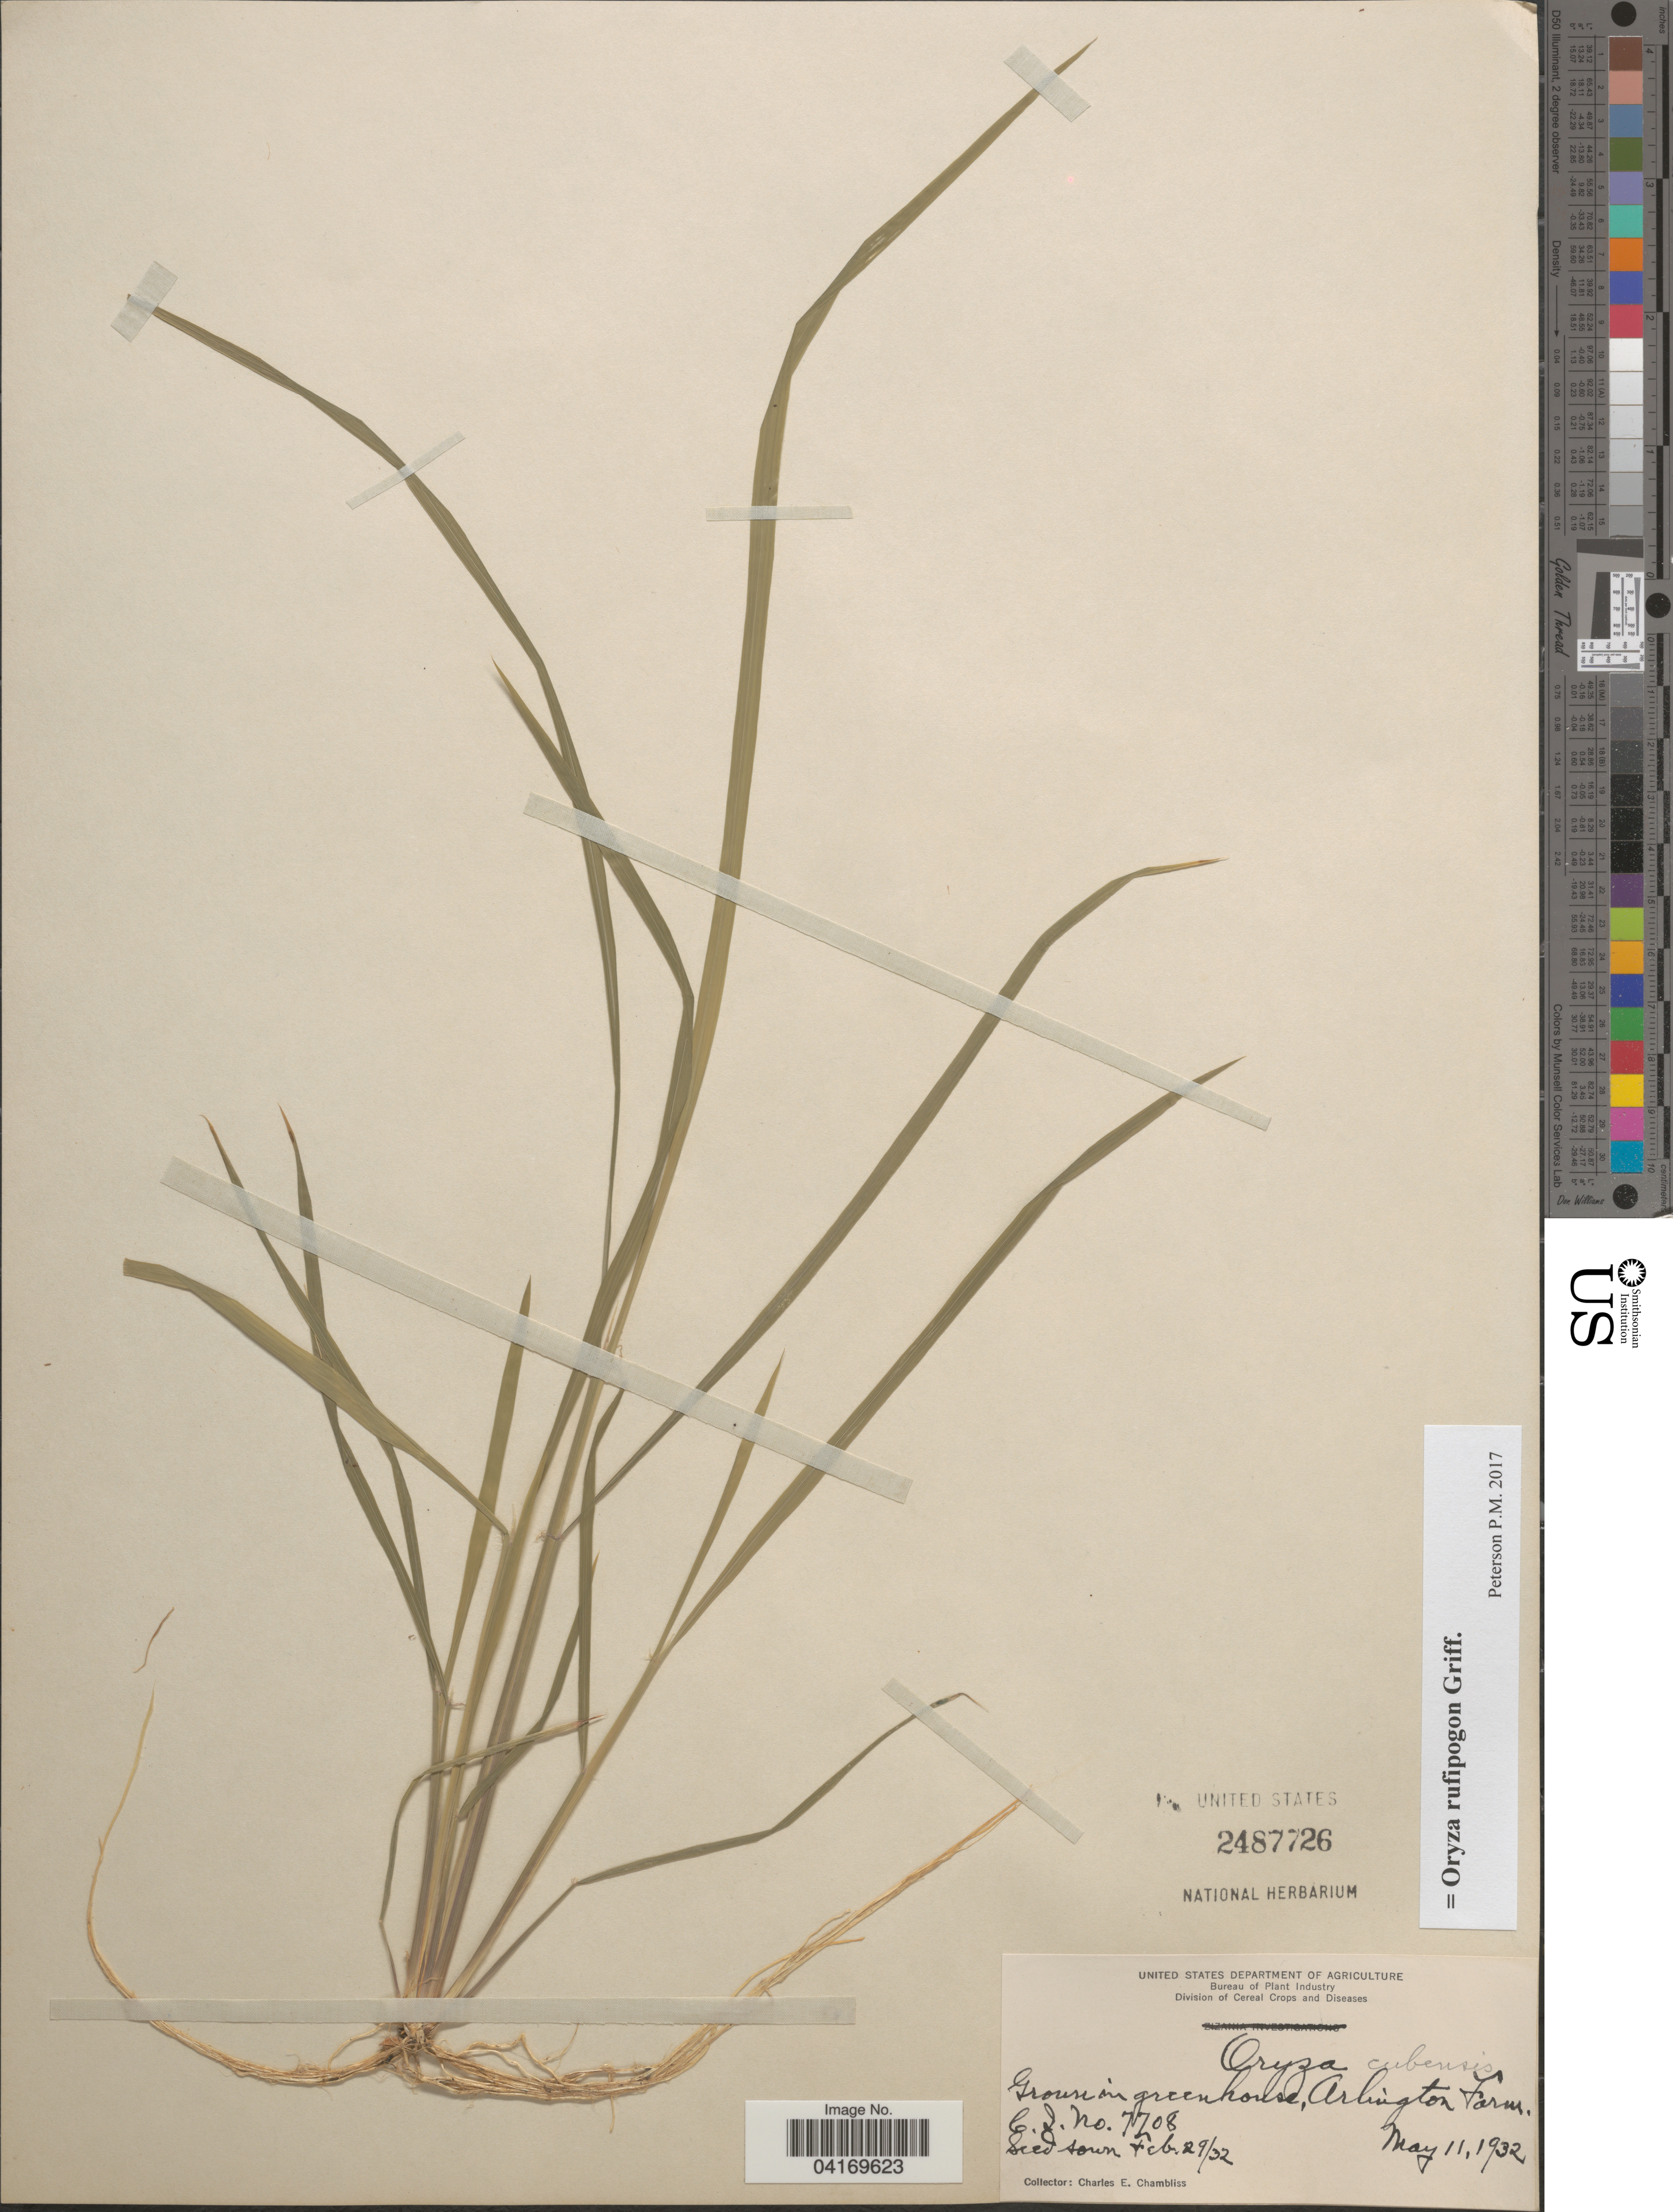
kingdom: Plantae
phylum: Tracheophyta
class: Liliopsida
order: Poales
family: Poaceae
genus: Oryza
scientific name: Oryza rufipogon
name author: Griffith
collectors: C. Chambliss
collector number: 7708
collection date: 1932-05-11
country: United States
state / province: Virginia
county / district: Arlington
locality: Grown in greenhouse, Arlington Farm.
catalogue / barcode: US 2487726